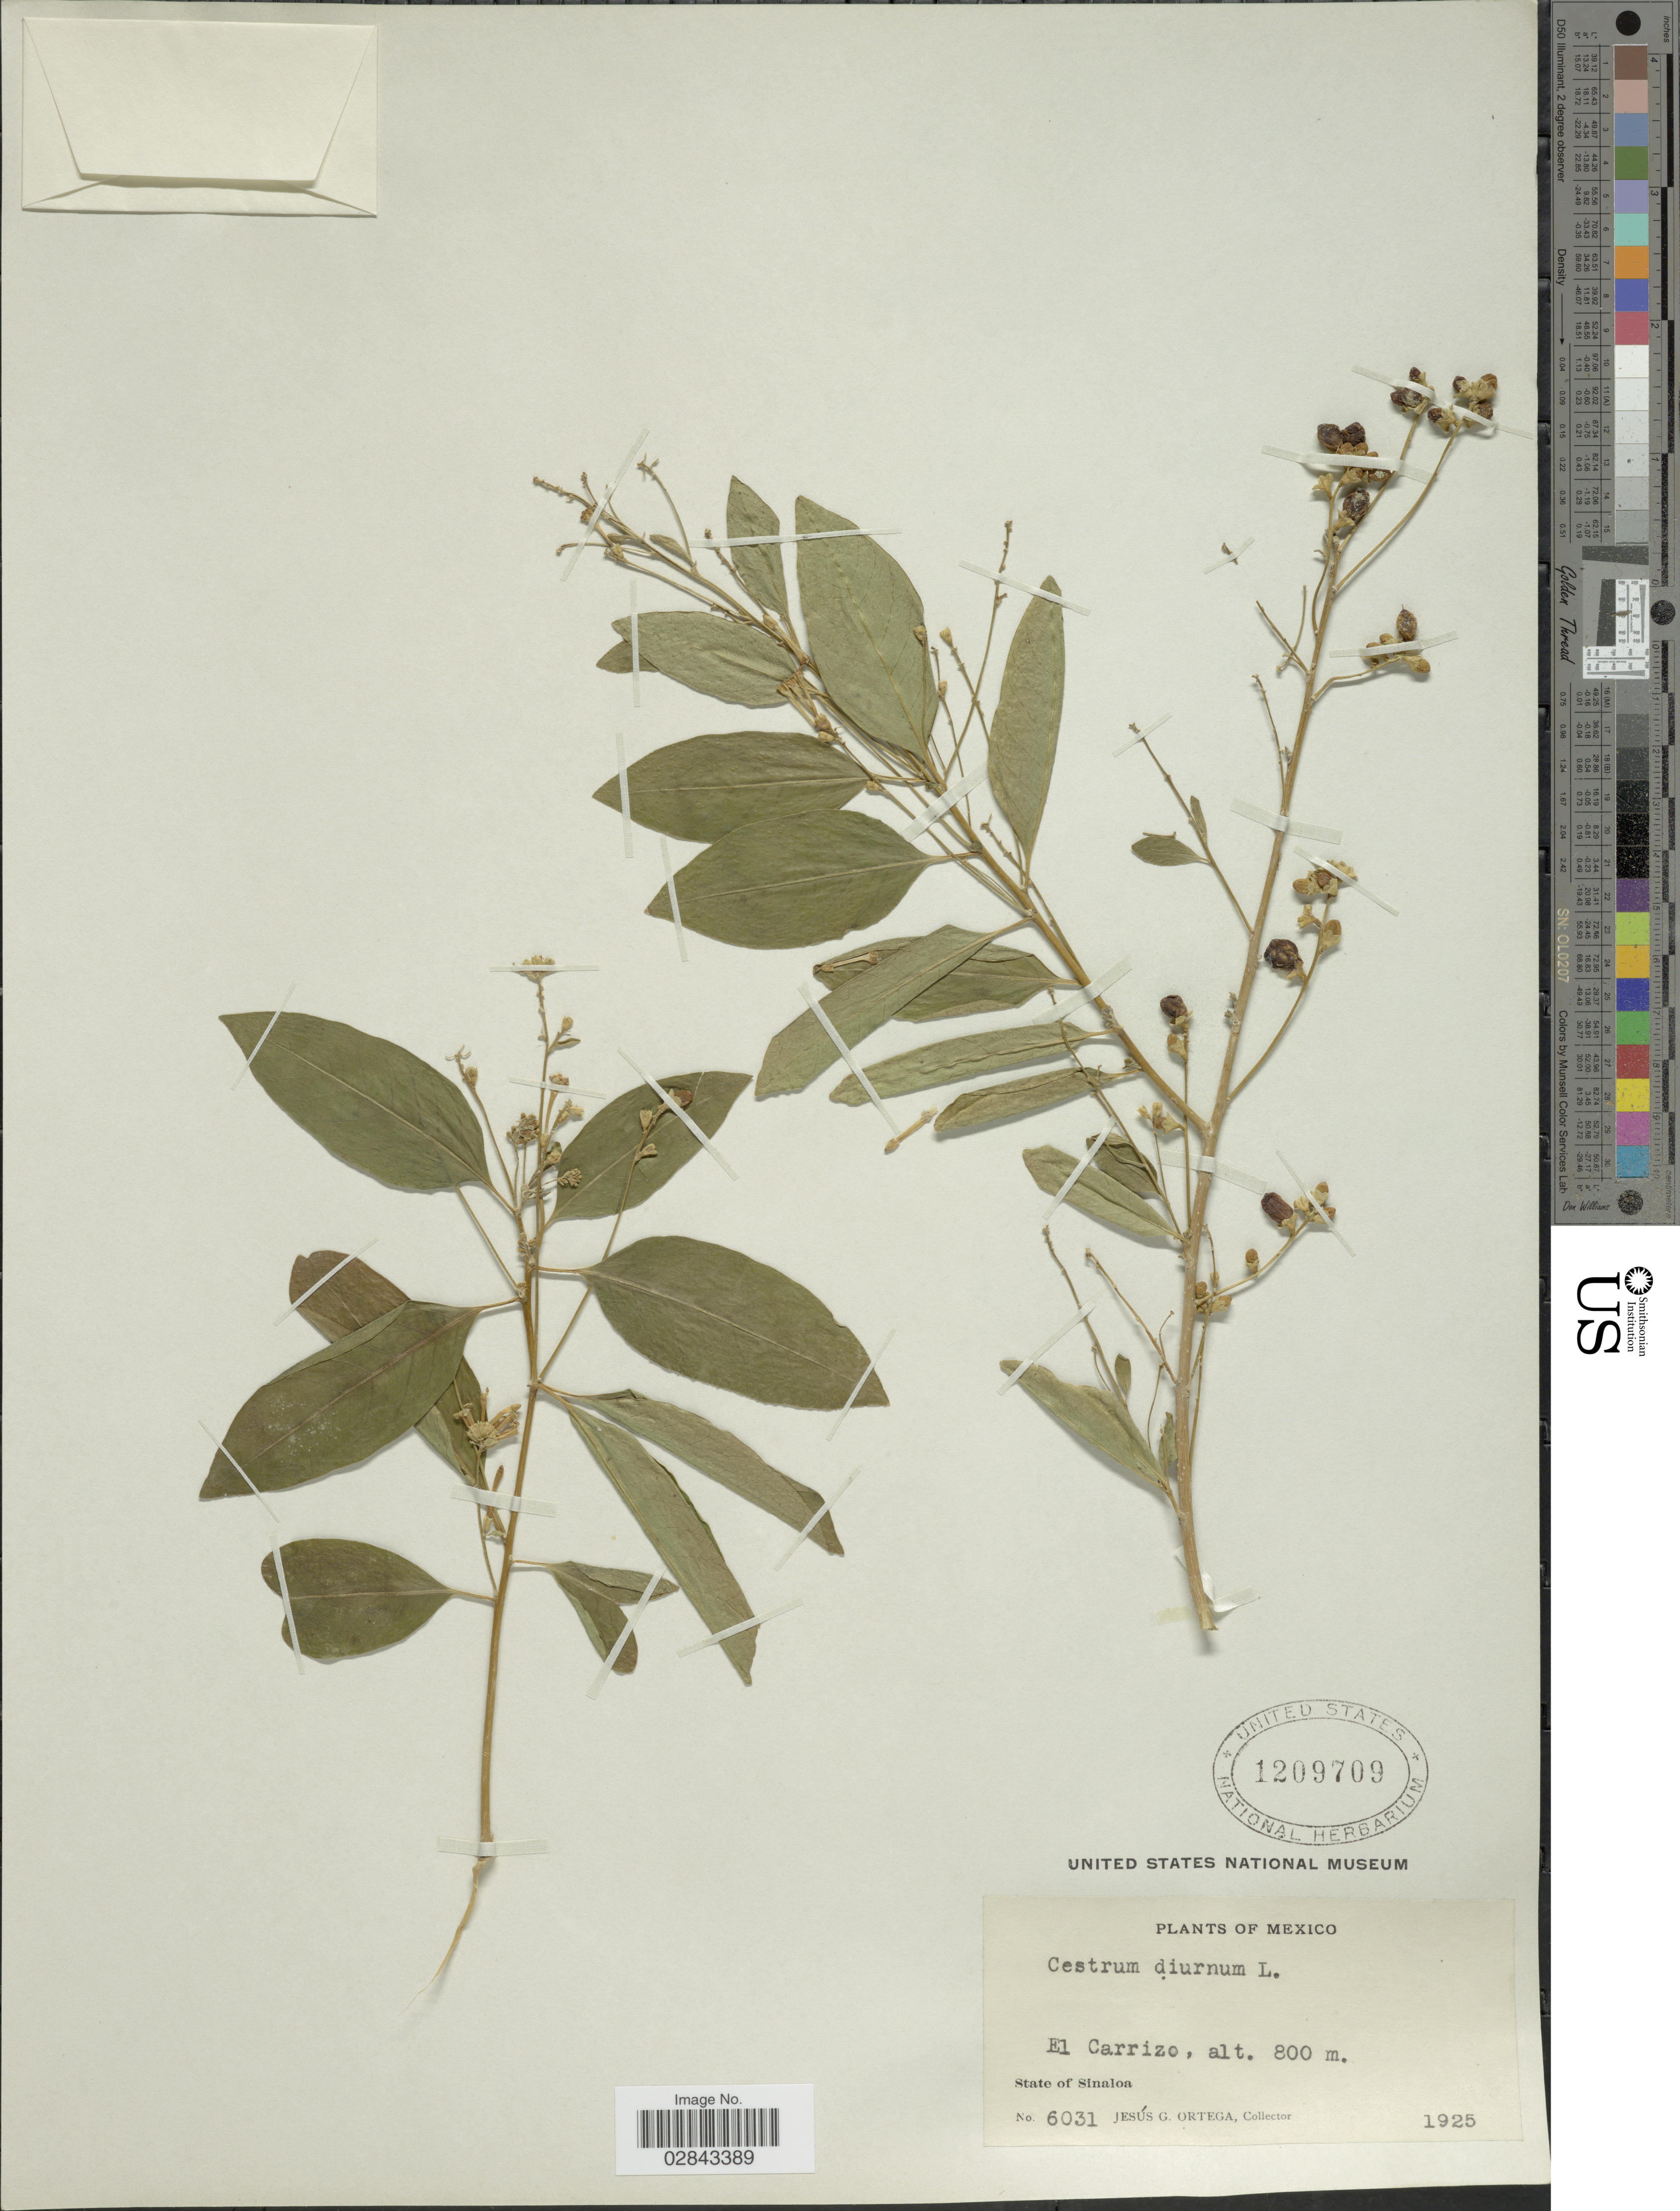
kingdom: Plantae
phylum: Tracheophyta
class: Magnoliopsida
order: Solanales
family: Solanaceae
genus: Cestrum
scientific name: Cestrum diurnum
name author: L.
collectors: J. Ortega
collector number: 6031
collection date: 1925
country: Mexico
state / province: Sinaloa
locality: El Carrizo.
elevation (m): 800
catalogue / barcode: US 1209709